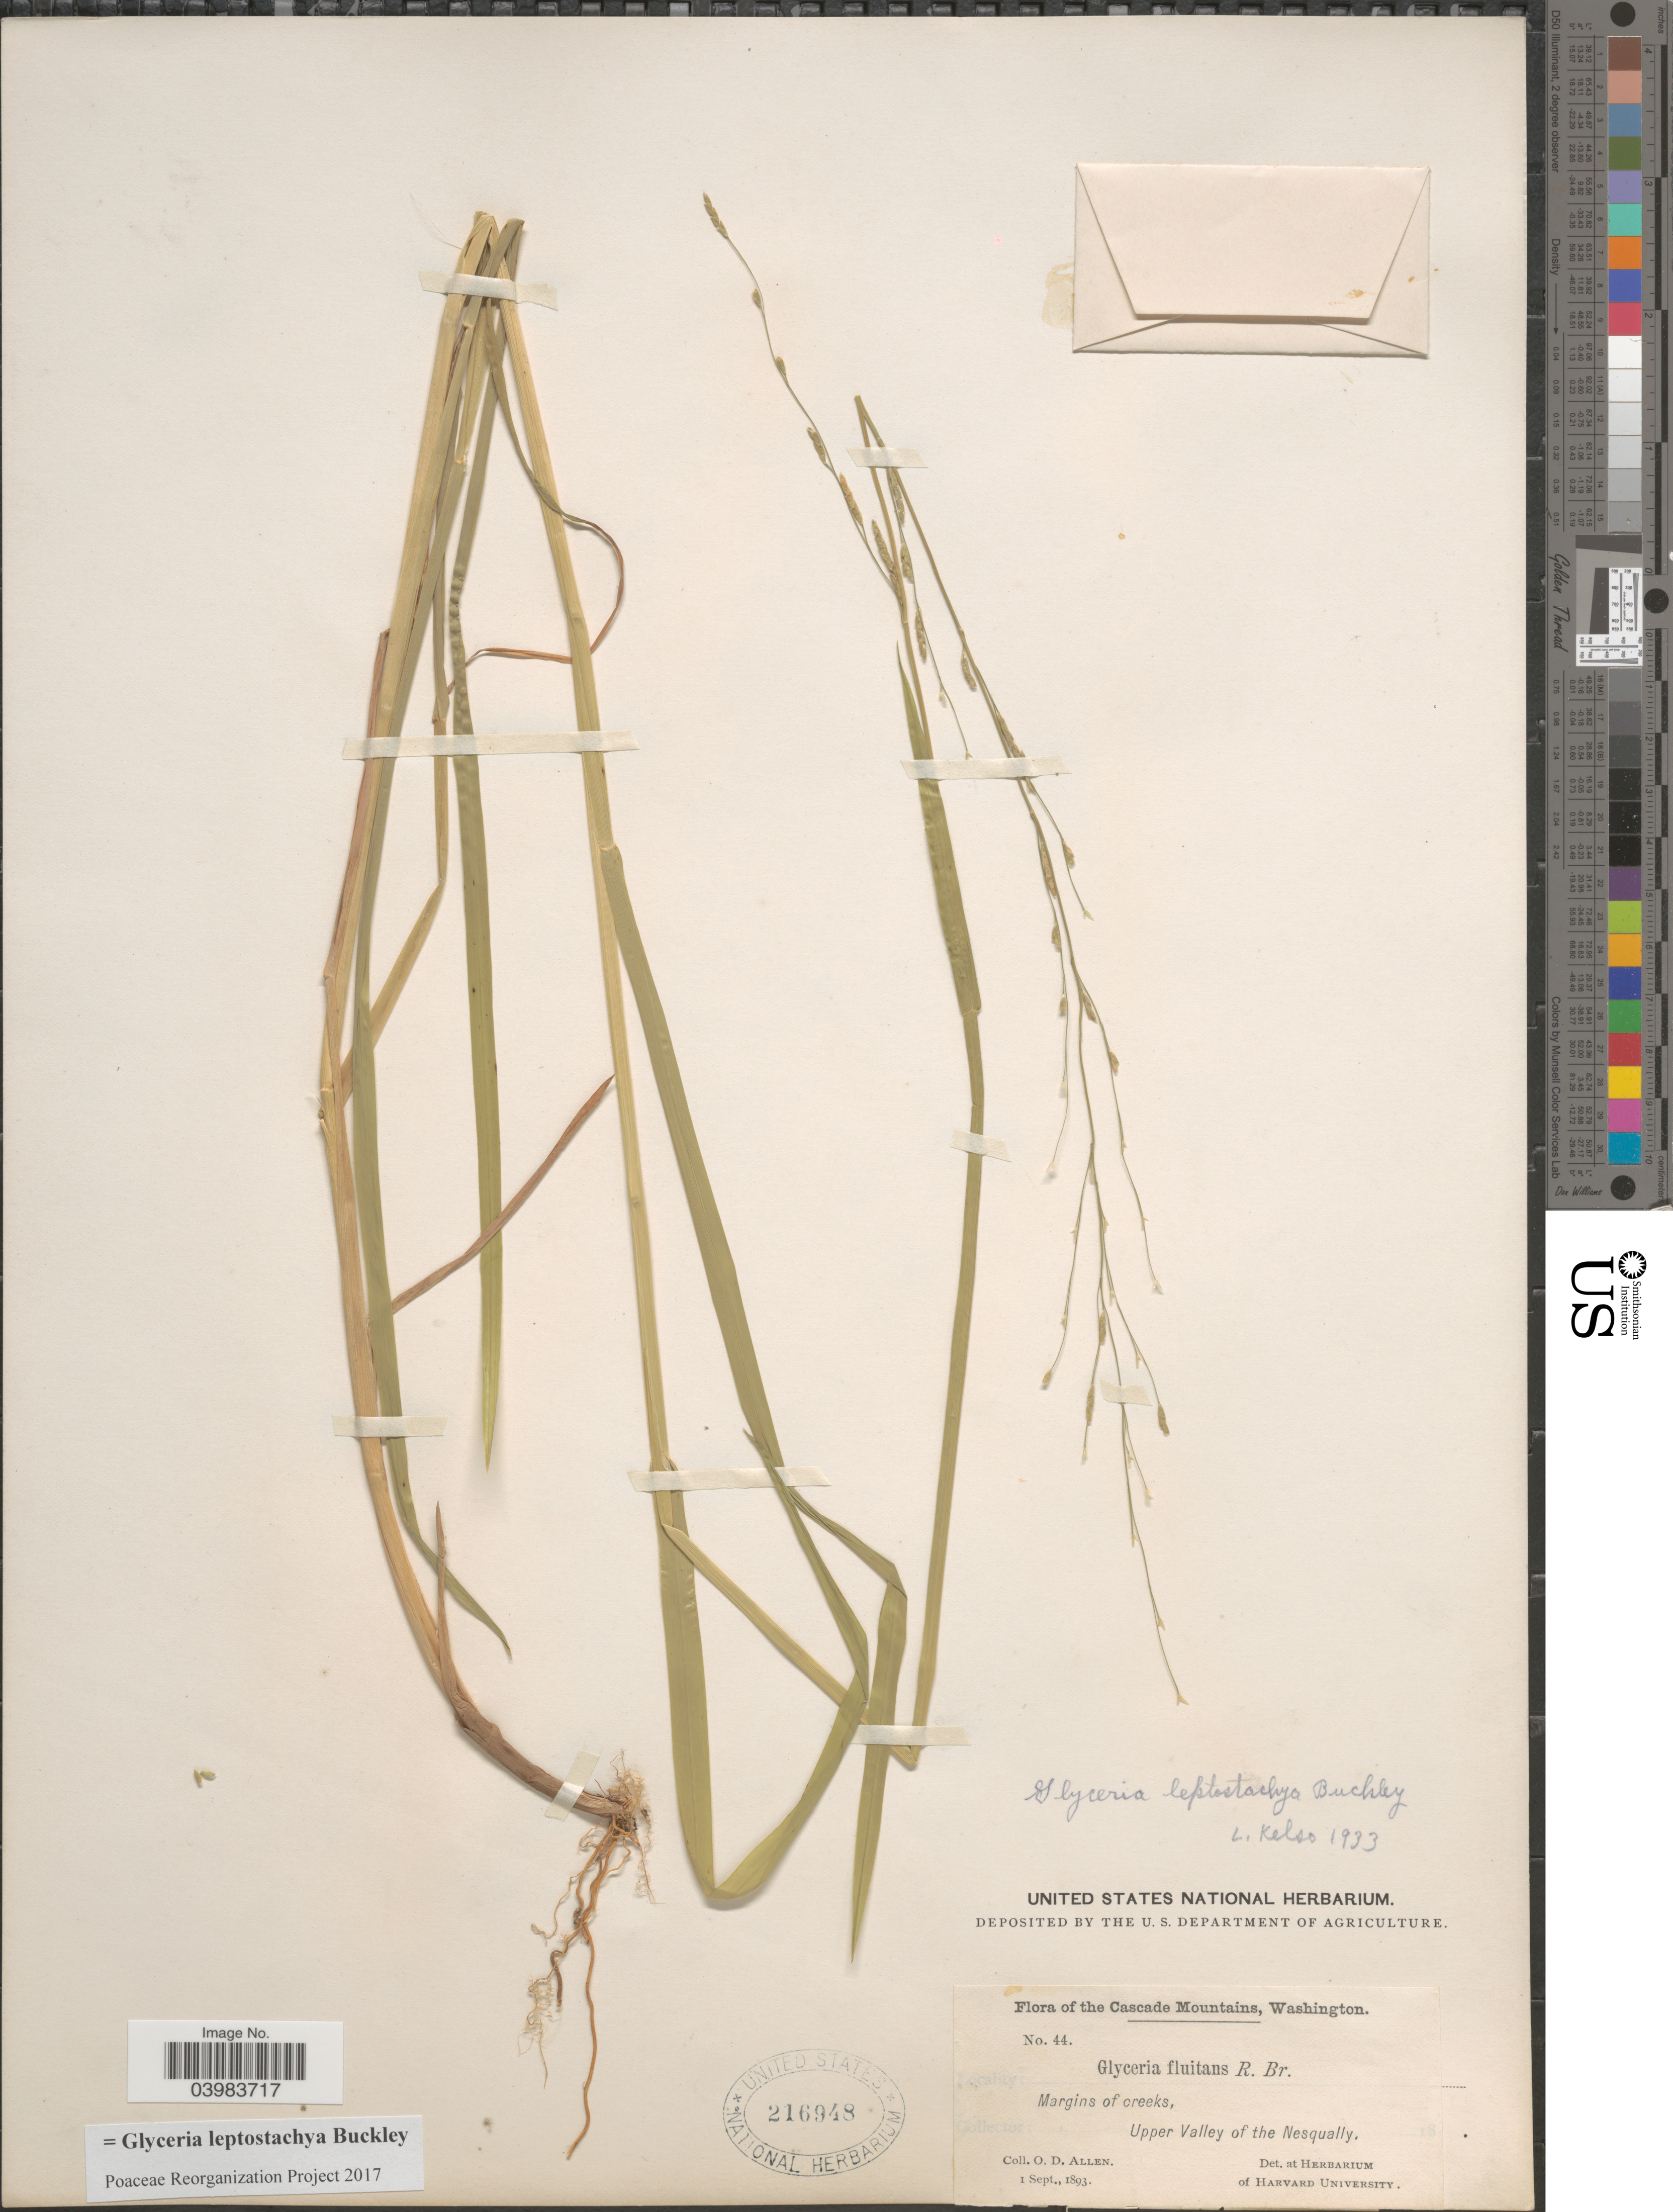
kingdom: Plantae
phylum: Tracheophyta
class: Liliopsida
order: Poales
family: Poaceae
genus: Glyceria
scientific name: Glyceria leptostachya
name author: Buckley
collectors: O. D. Allen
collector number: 44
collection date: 1893-09-01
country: United States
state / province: Washington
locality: The Cascade Mountains. Upper Valley of the Nesqually.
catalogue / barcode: US 216948